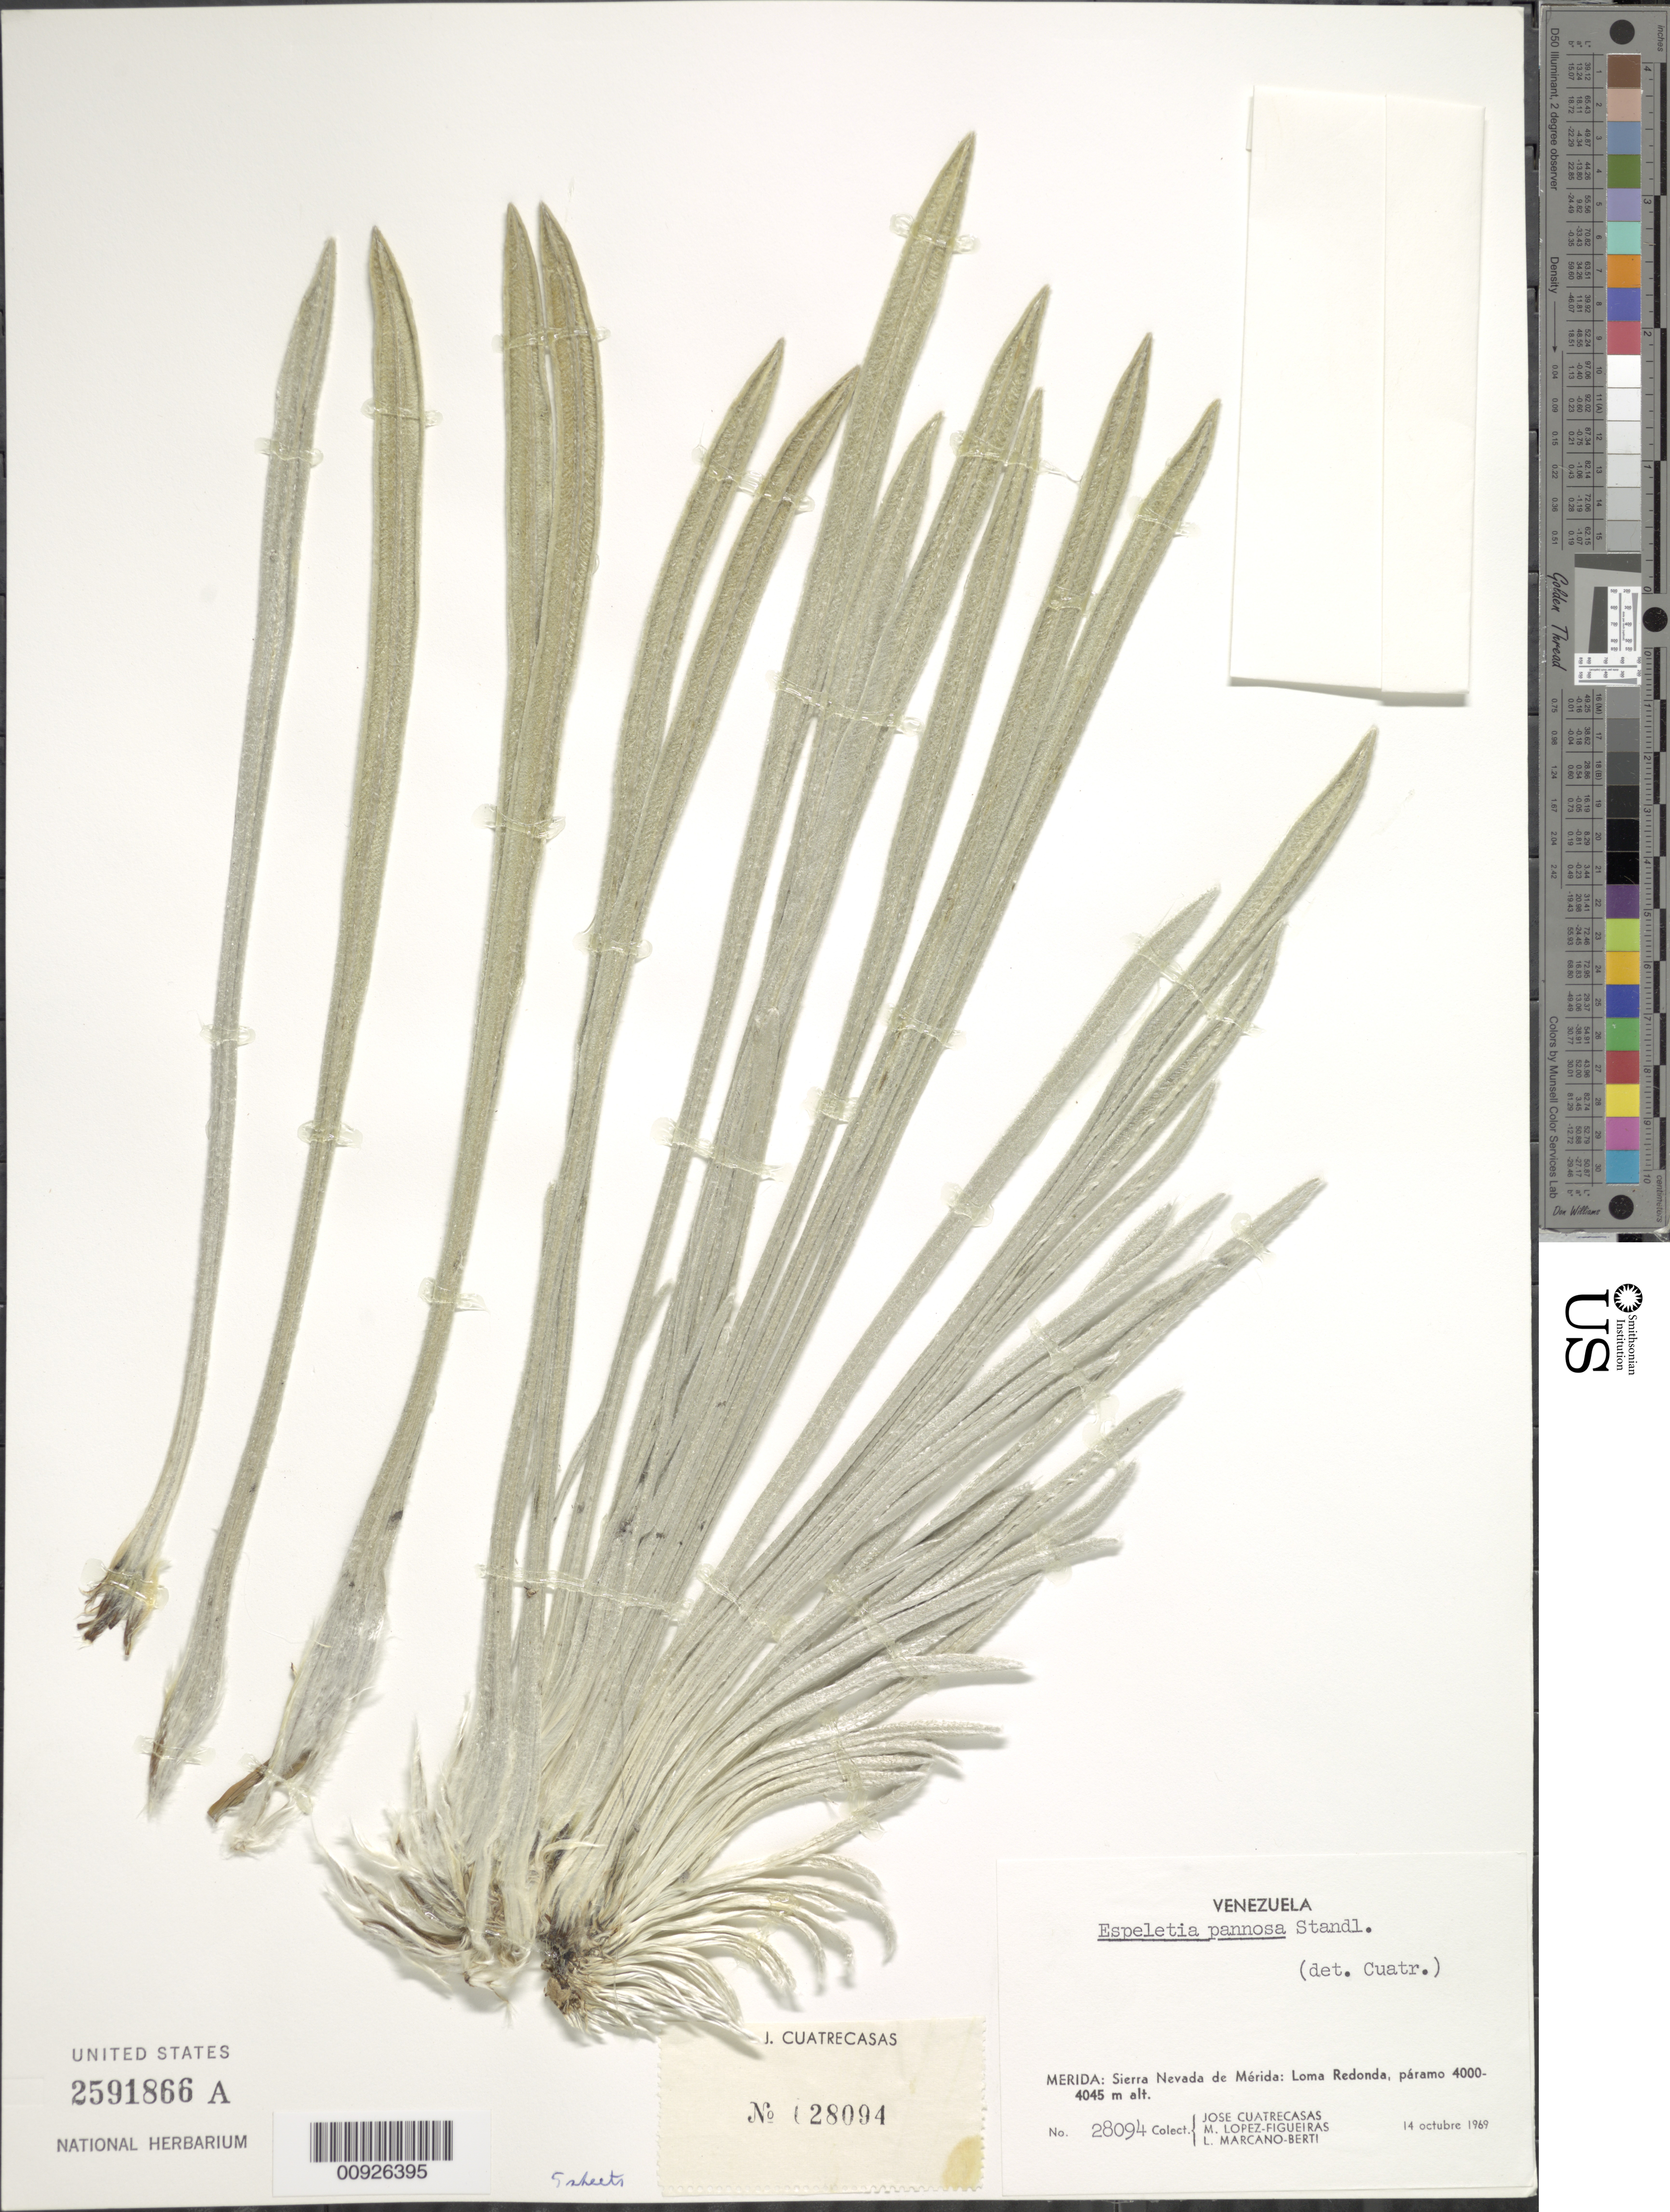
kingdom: Plantae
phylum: Tracheophyta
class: Magnoliopsida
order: Asterales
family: Asteraceae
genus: Espeletiopsis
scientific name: Espeletiopsis pannosa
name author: (Standl.) Cuatrec.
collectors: J. Cuatrecasas, M. López Figueiras & L. Marcano-Berti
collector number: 28094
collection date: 1969-10-14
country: Venezuela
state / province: Mérida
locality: Sierra Nevada de Mérida: Loma Redonda, páramo.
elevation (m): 4000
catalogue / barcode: US 2591866A